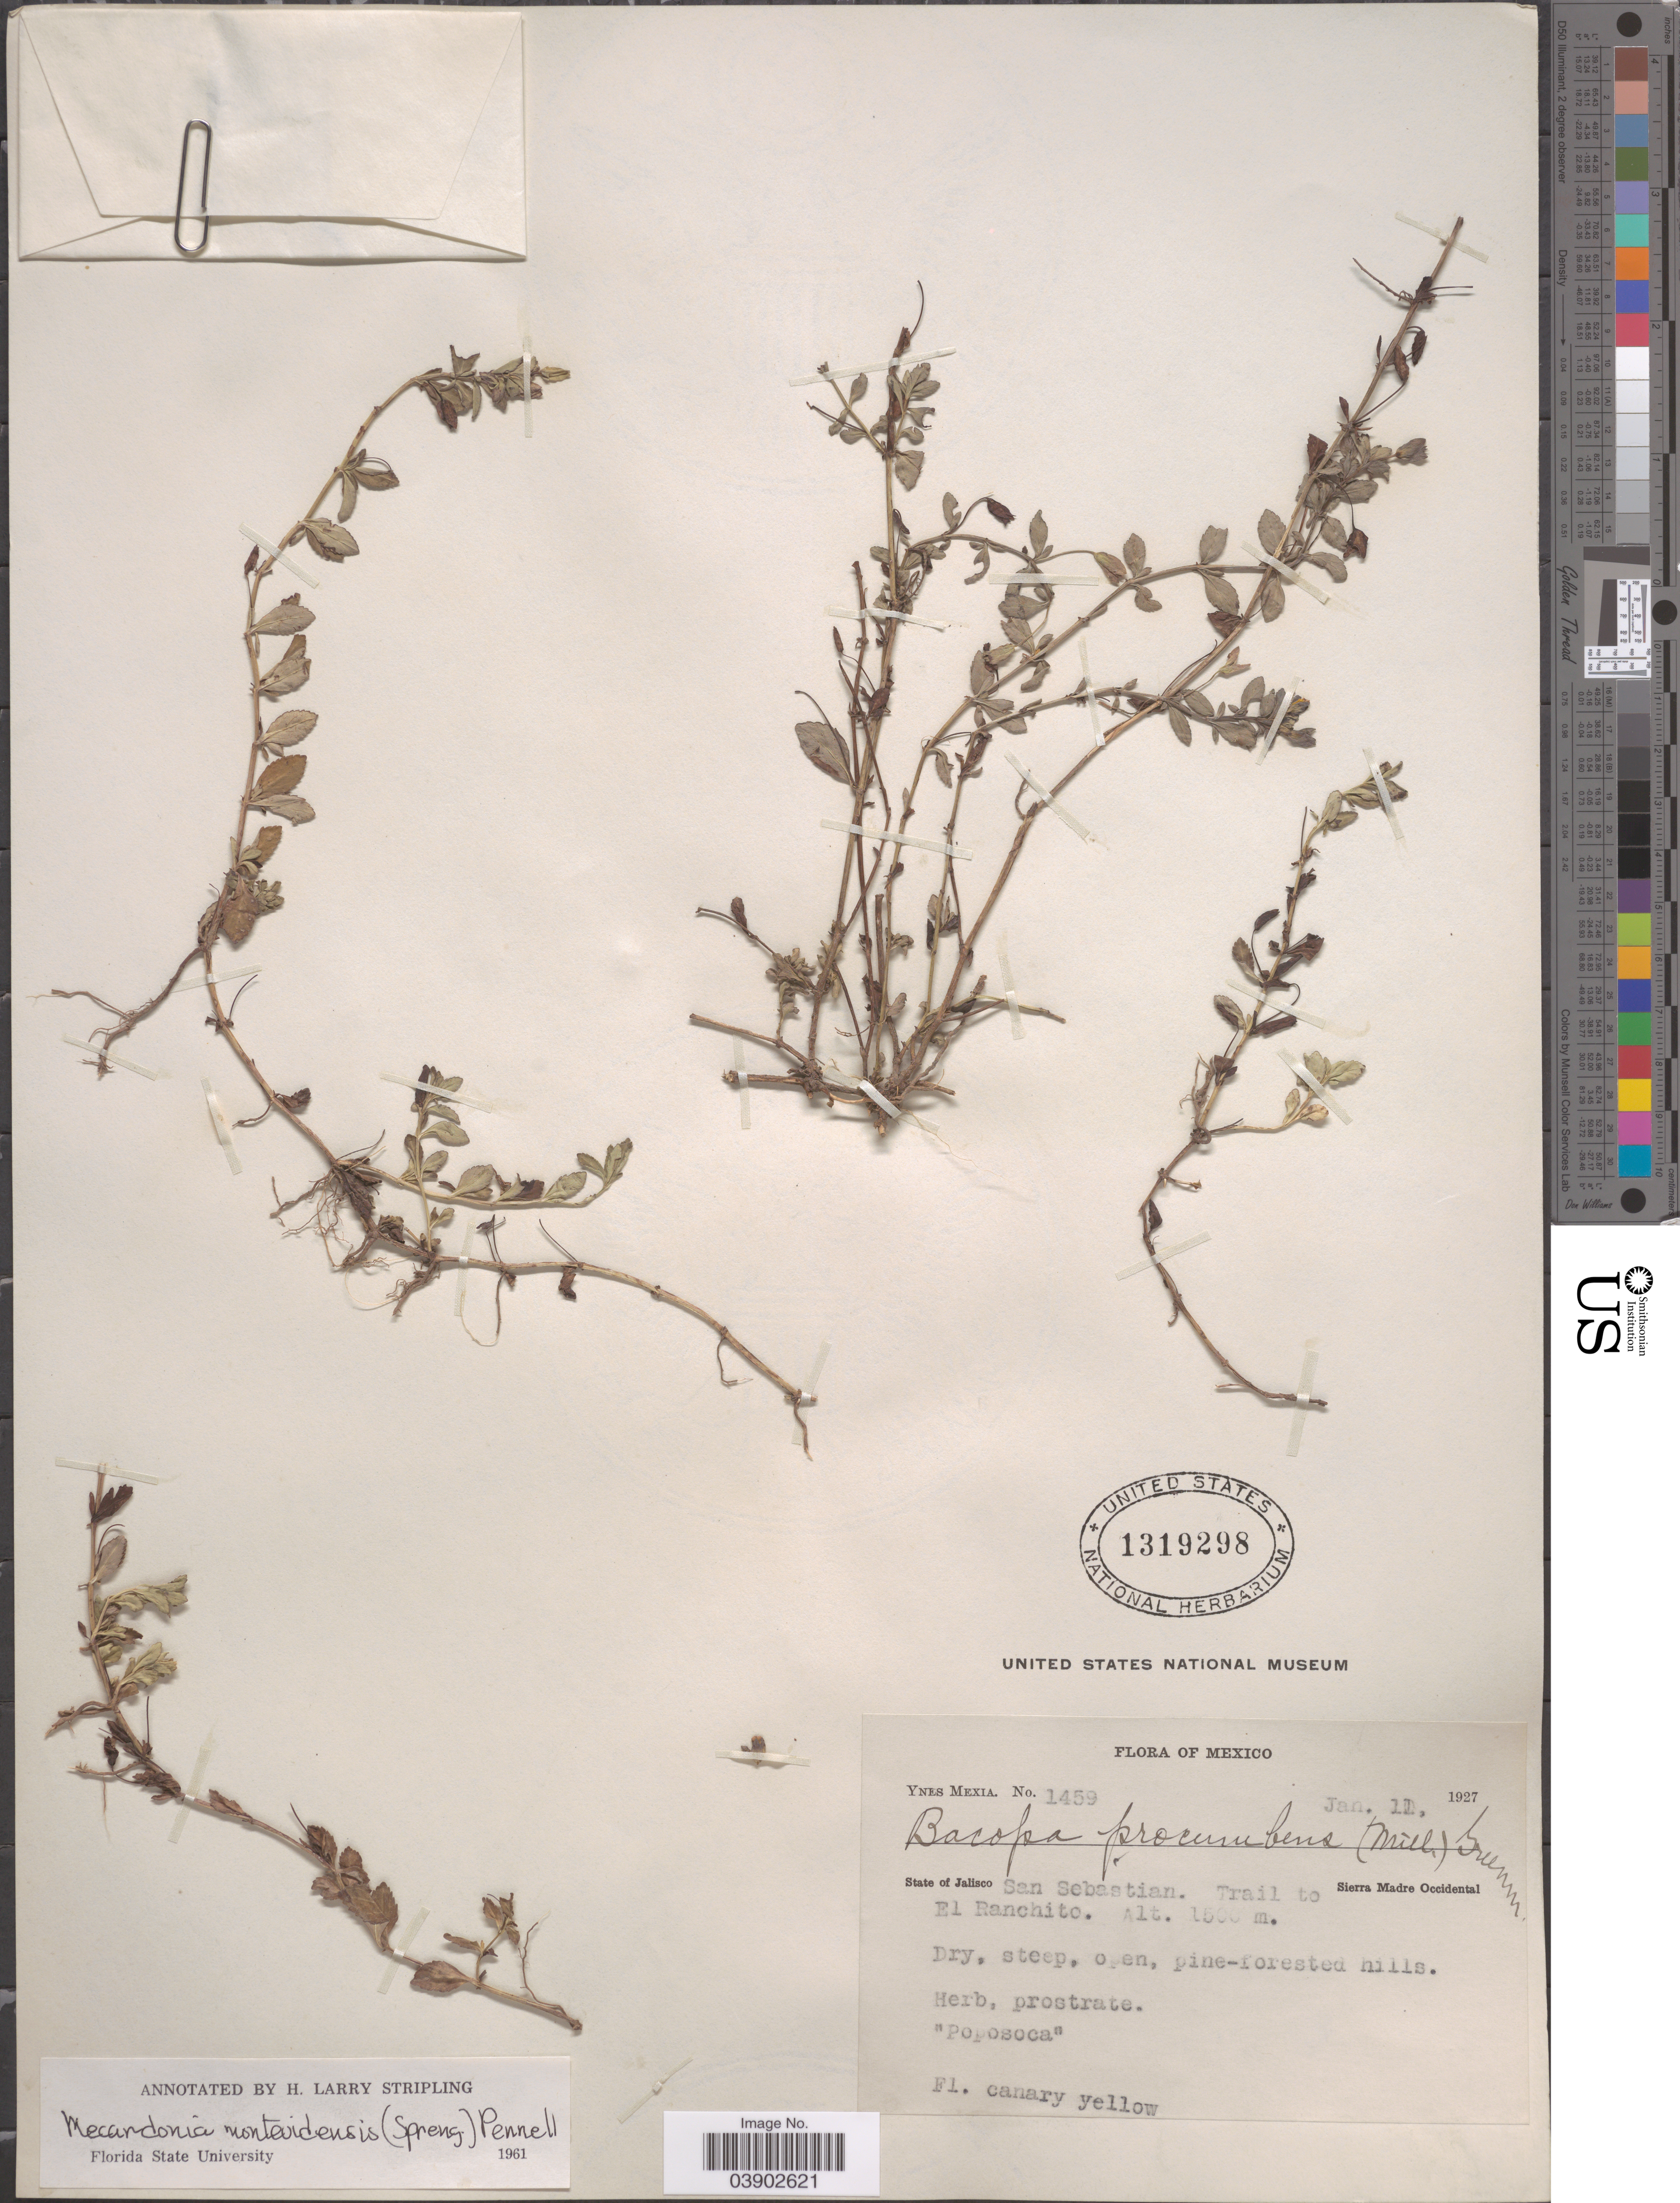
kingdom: Plantae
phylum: Tracheophyta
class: Magnoliopsida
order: Lamiales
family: Plantaginaceae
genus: Mecardonia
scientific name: Mecardonia procumbens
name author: (Mill.) Small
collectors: Y. Mexia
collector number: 1459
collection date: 1927-01-11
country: Mexico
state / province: Jalisco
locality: San Sebastian. Trail to El Ranchito. Sierra Madre Occidental.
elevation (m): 1500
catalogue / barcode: US 1319298